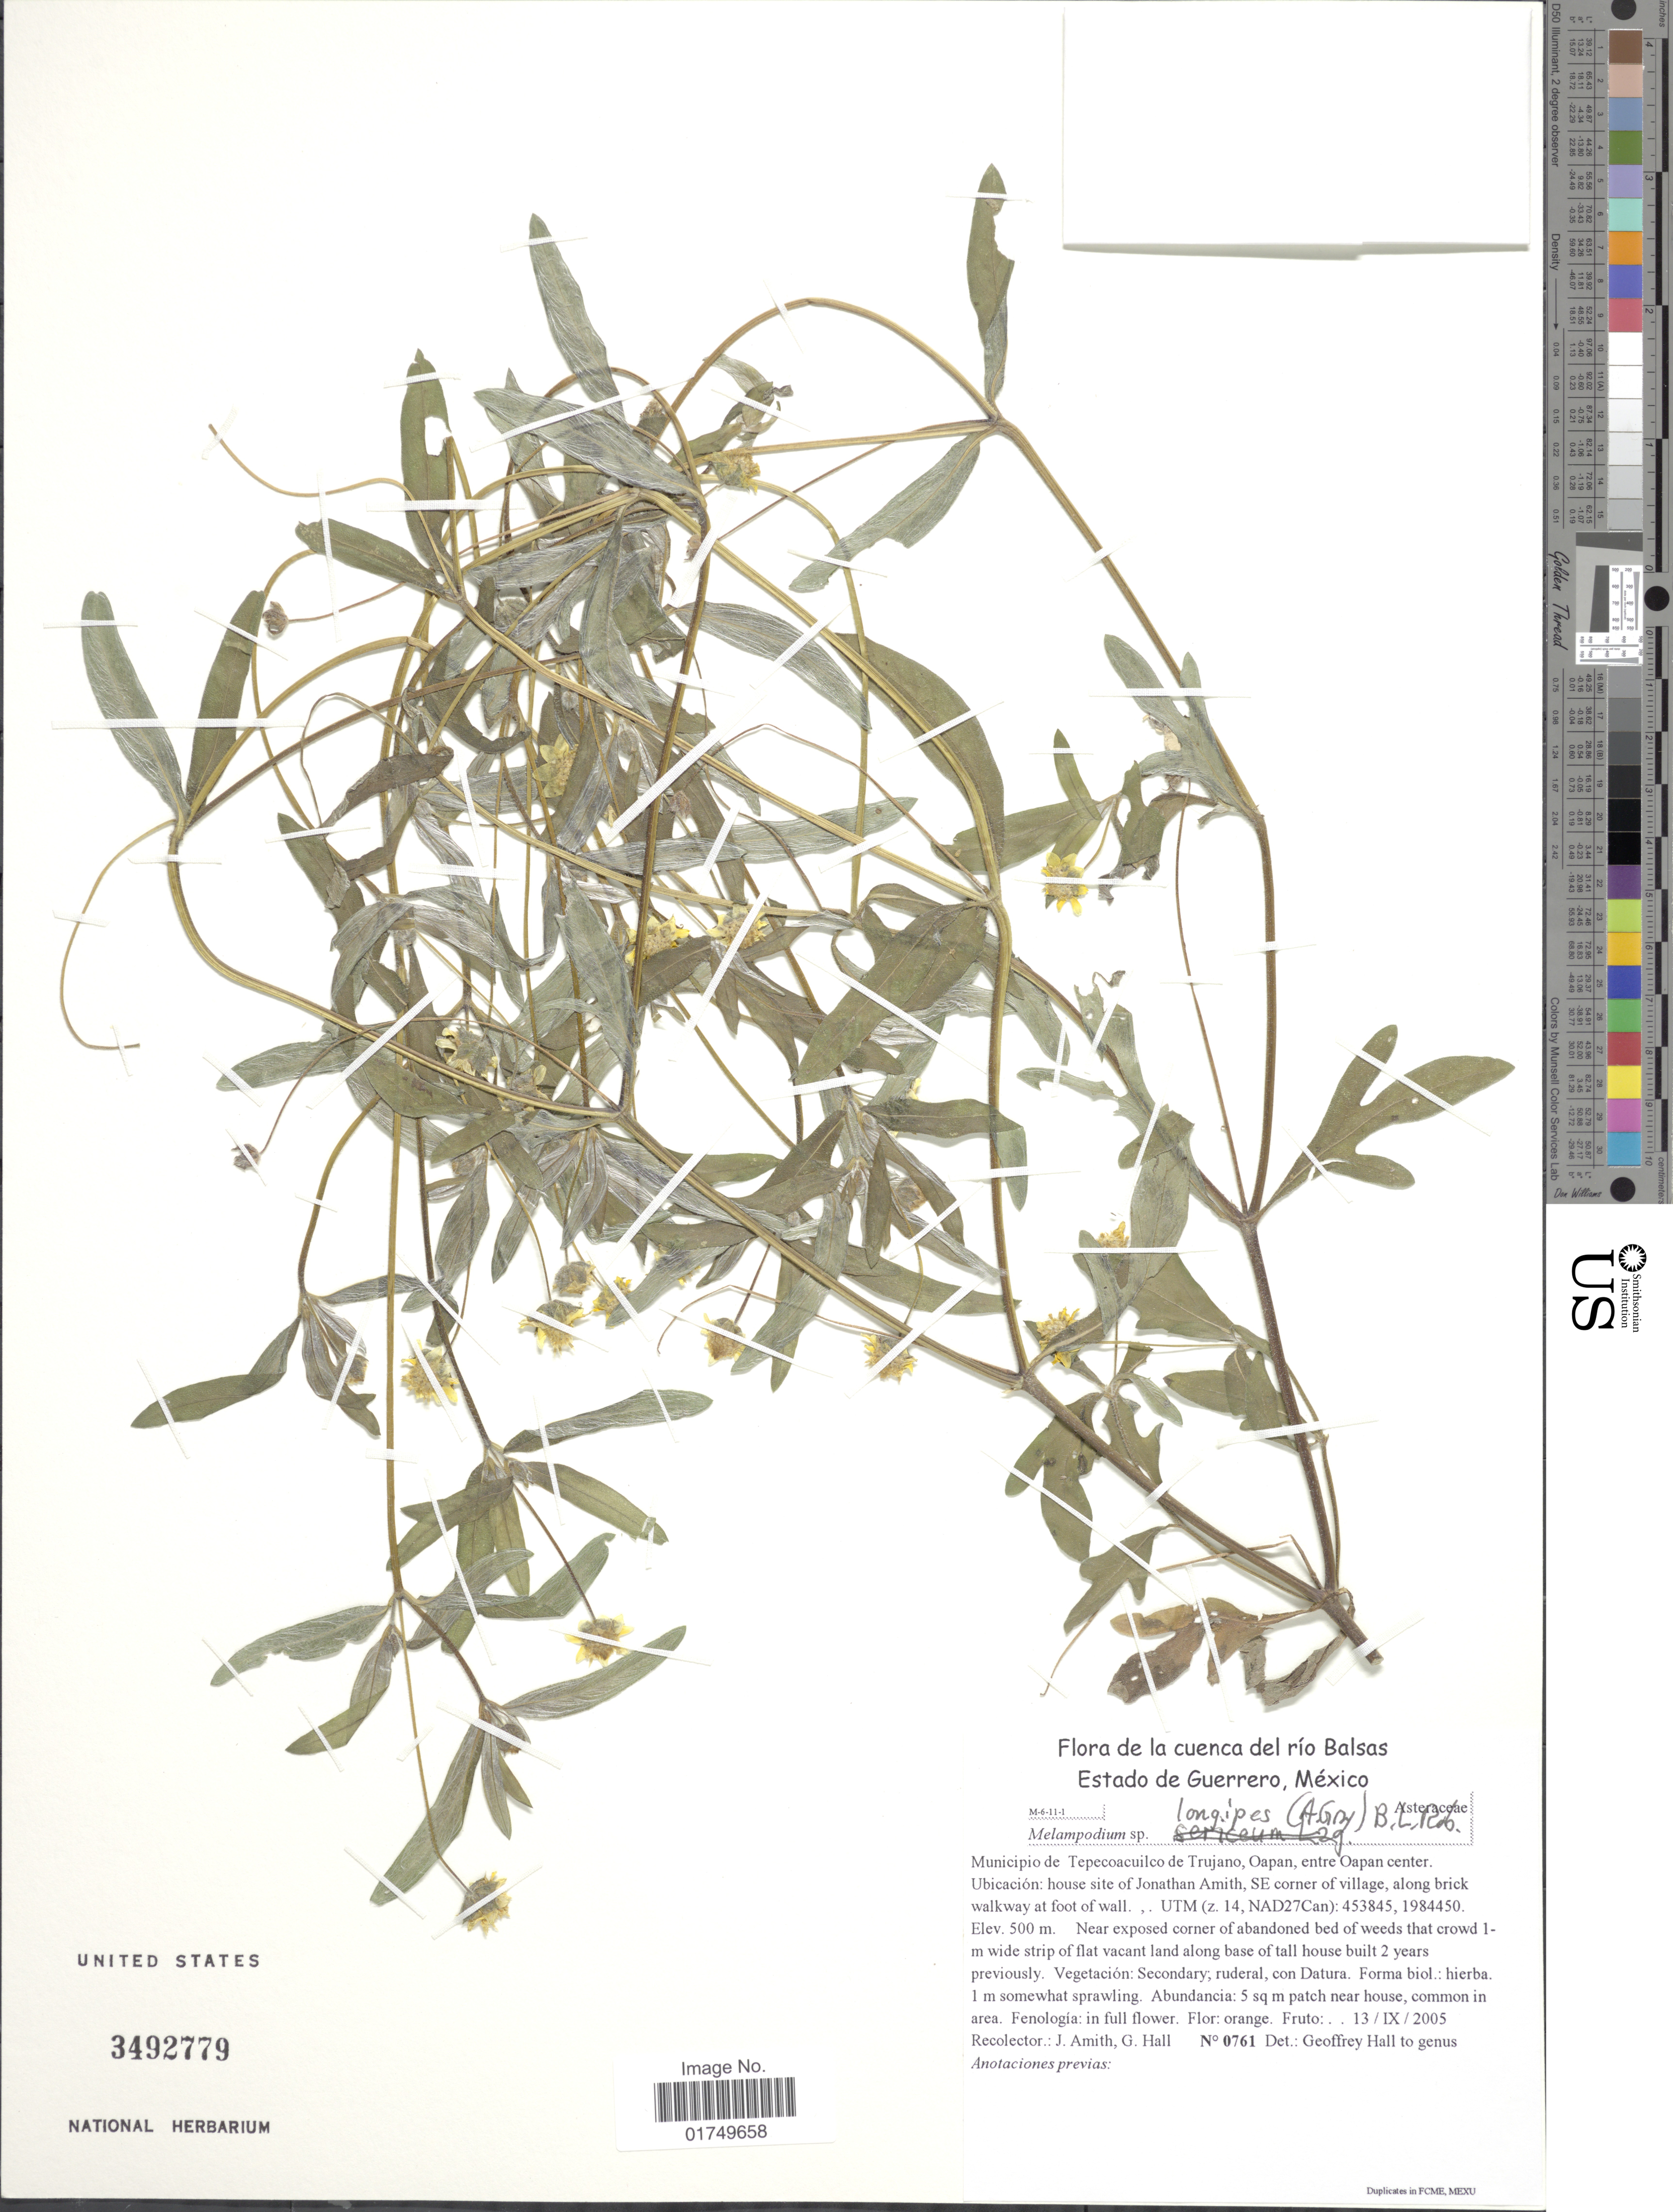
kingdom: Plantae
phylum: Tracheophyta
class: Magnoliopsida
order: Asterales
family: Asteraceae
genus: Melampodium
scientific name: Melampodium longipes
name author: (A. Gray) B.L. Rob.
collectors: J. D. Amith & G. Hall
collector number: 0761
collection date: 2005-09-13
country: Mexico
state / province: Guerrero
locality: De la cuenca del rio Balsas, Municipio de Tepecoacuilco de Trujano, Oapan, entre Oapan center, Ubicacion; house site of Jonathan Amith, SE corner of village, along brick walkway at foot of wall., UTM (z., 14, NAD27Can): 453845, 1984450, near exposed corner of abondaned bed of weeds that crowd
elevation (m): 500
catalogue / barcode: US 3492779